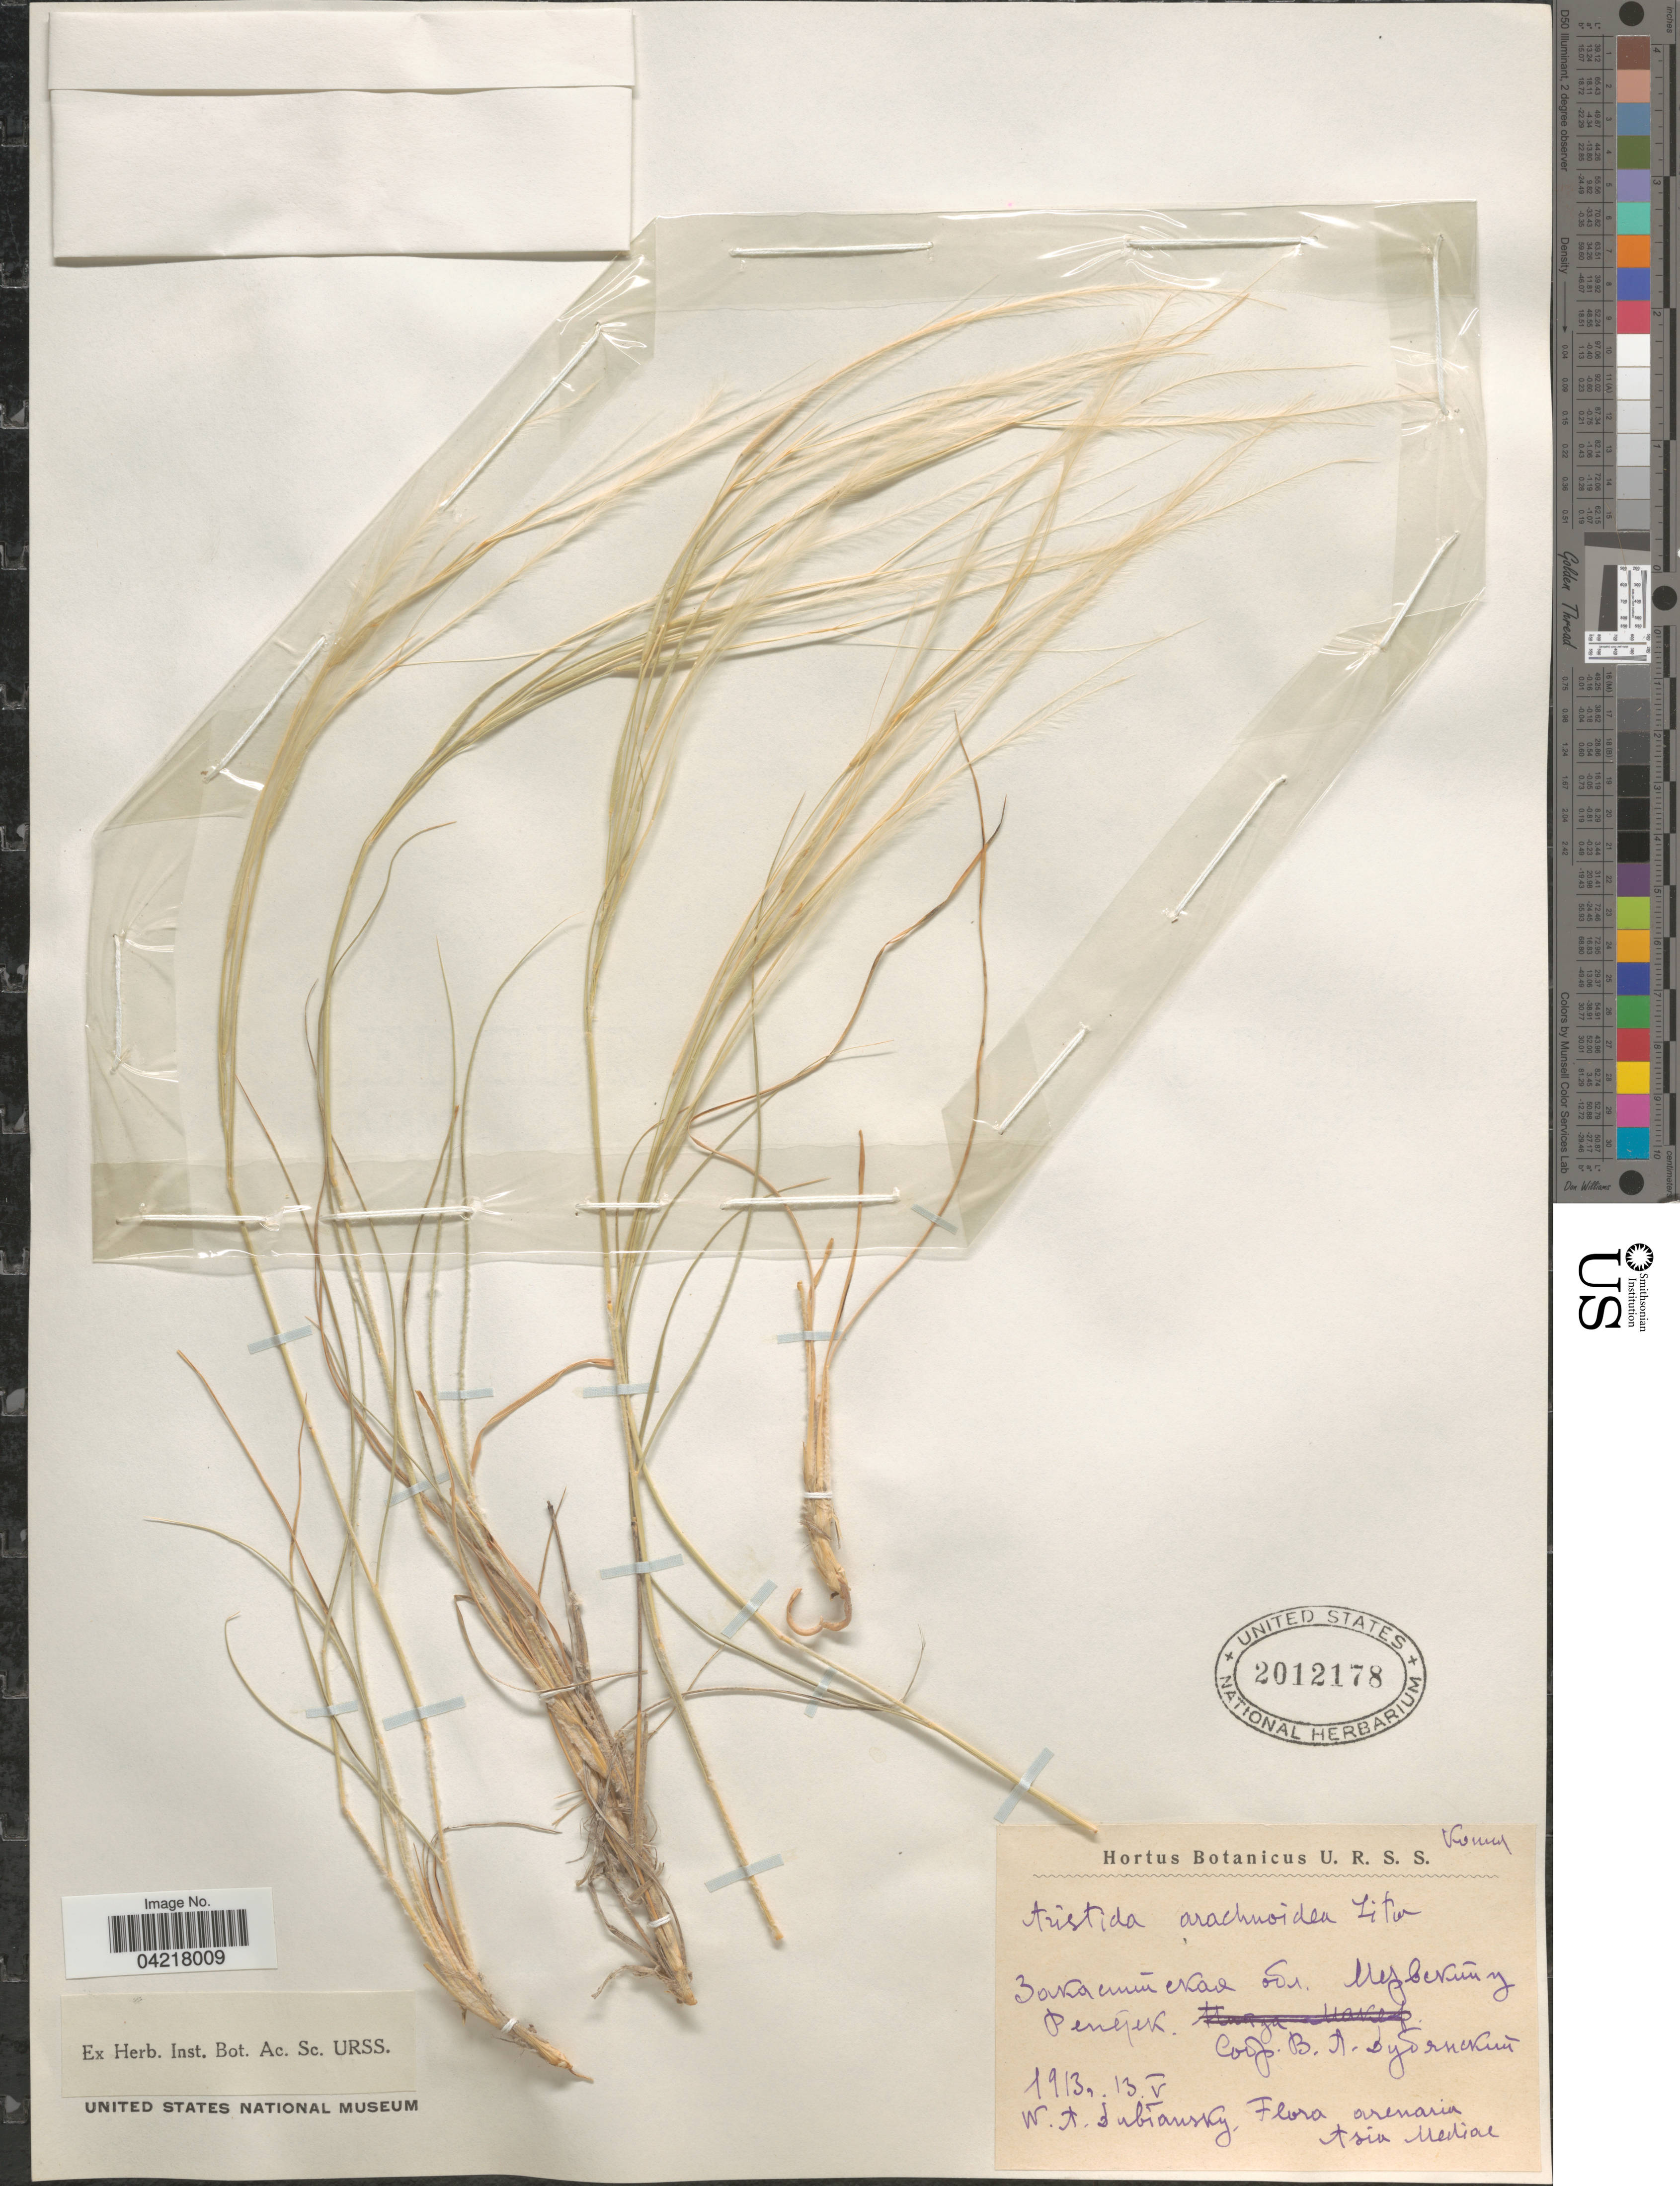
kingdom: Plantae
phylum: Tracheophyta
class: Liliopsida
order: Poales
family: Poaceae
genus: Stipagrostis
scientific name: Stipagrostis arachnoidea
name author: (Litv.) De Winter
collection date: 1913-05-13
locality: X. Arenaria Asia Mediae.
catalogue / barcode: US 2012178